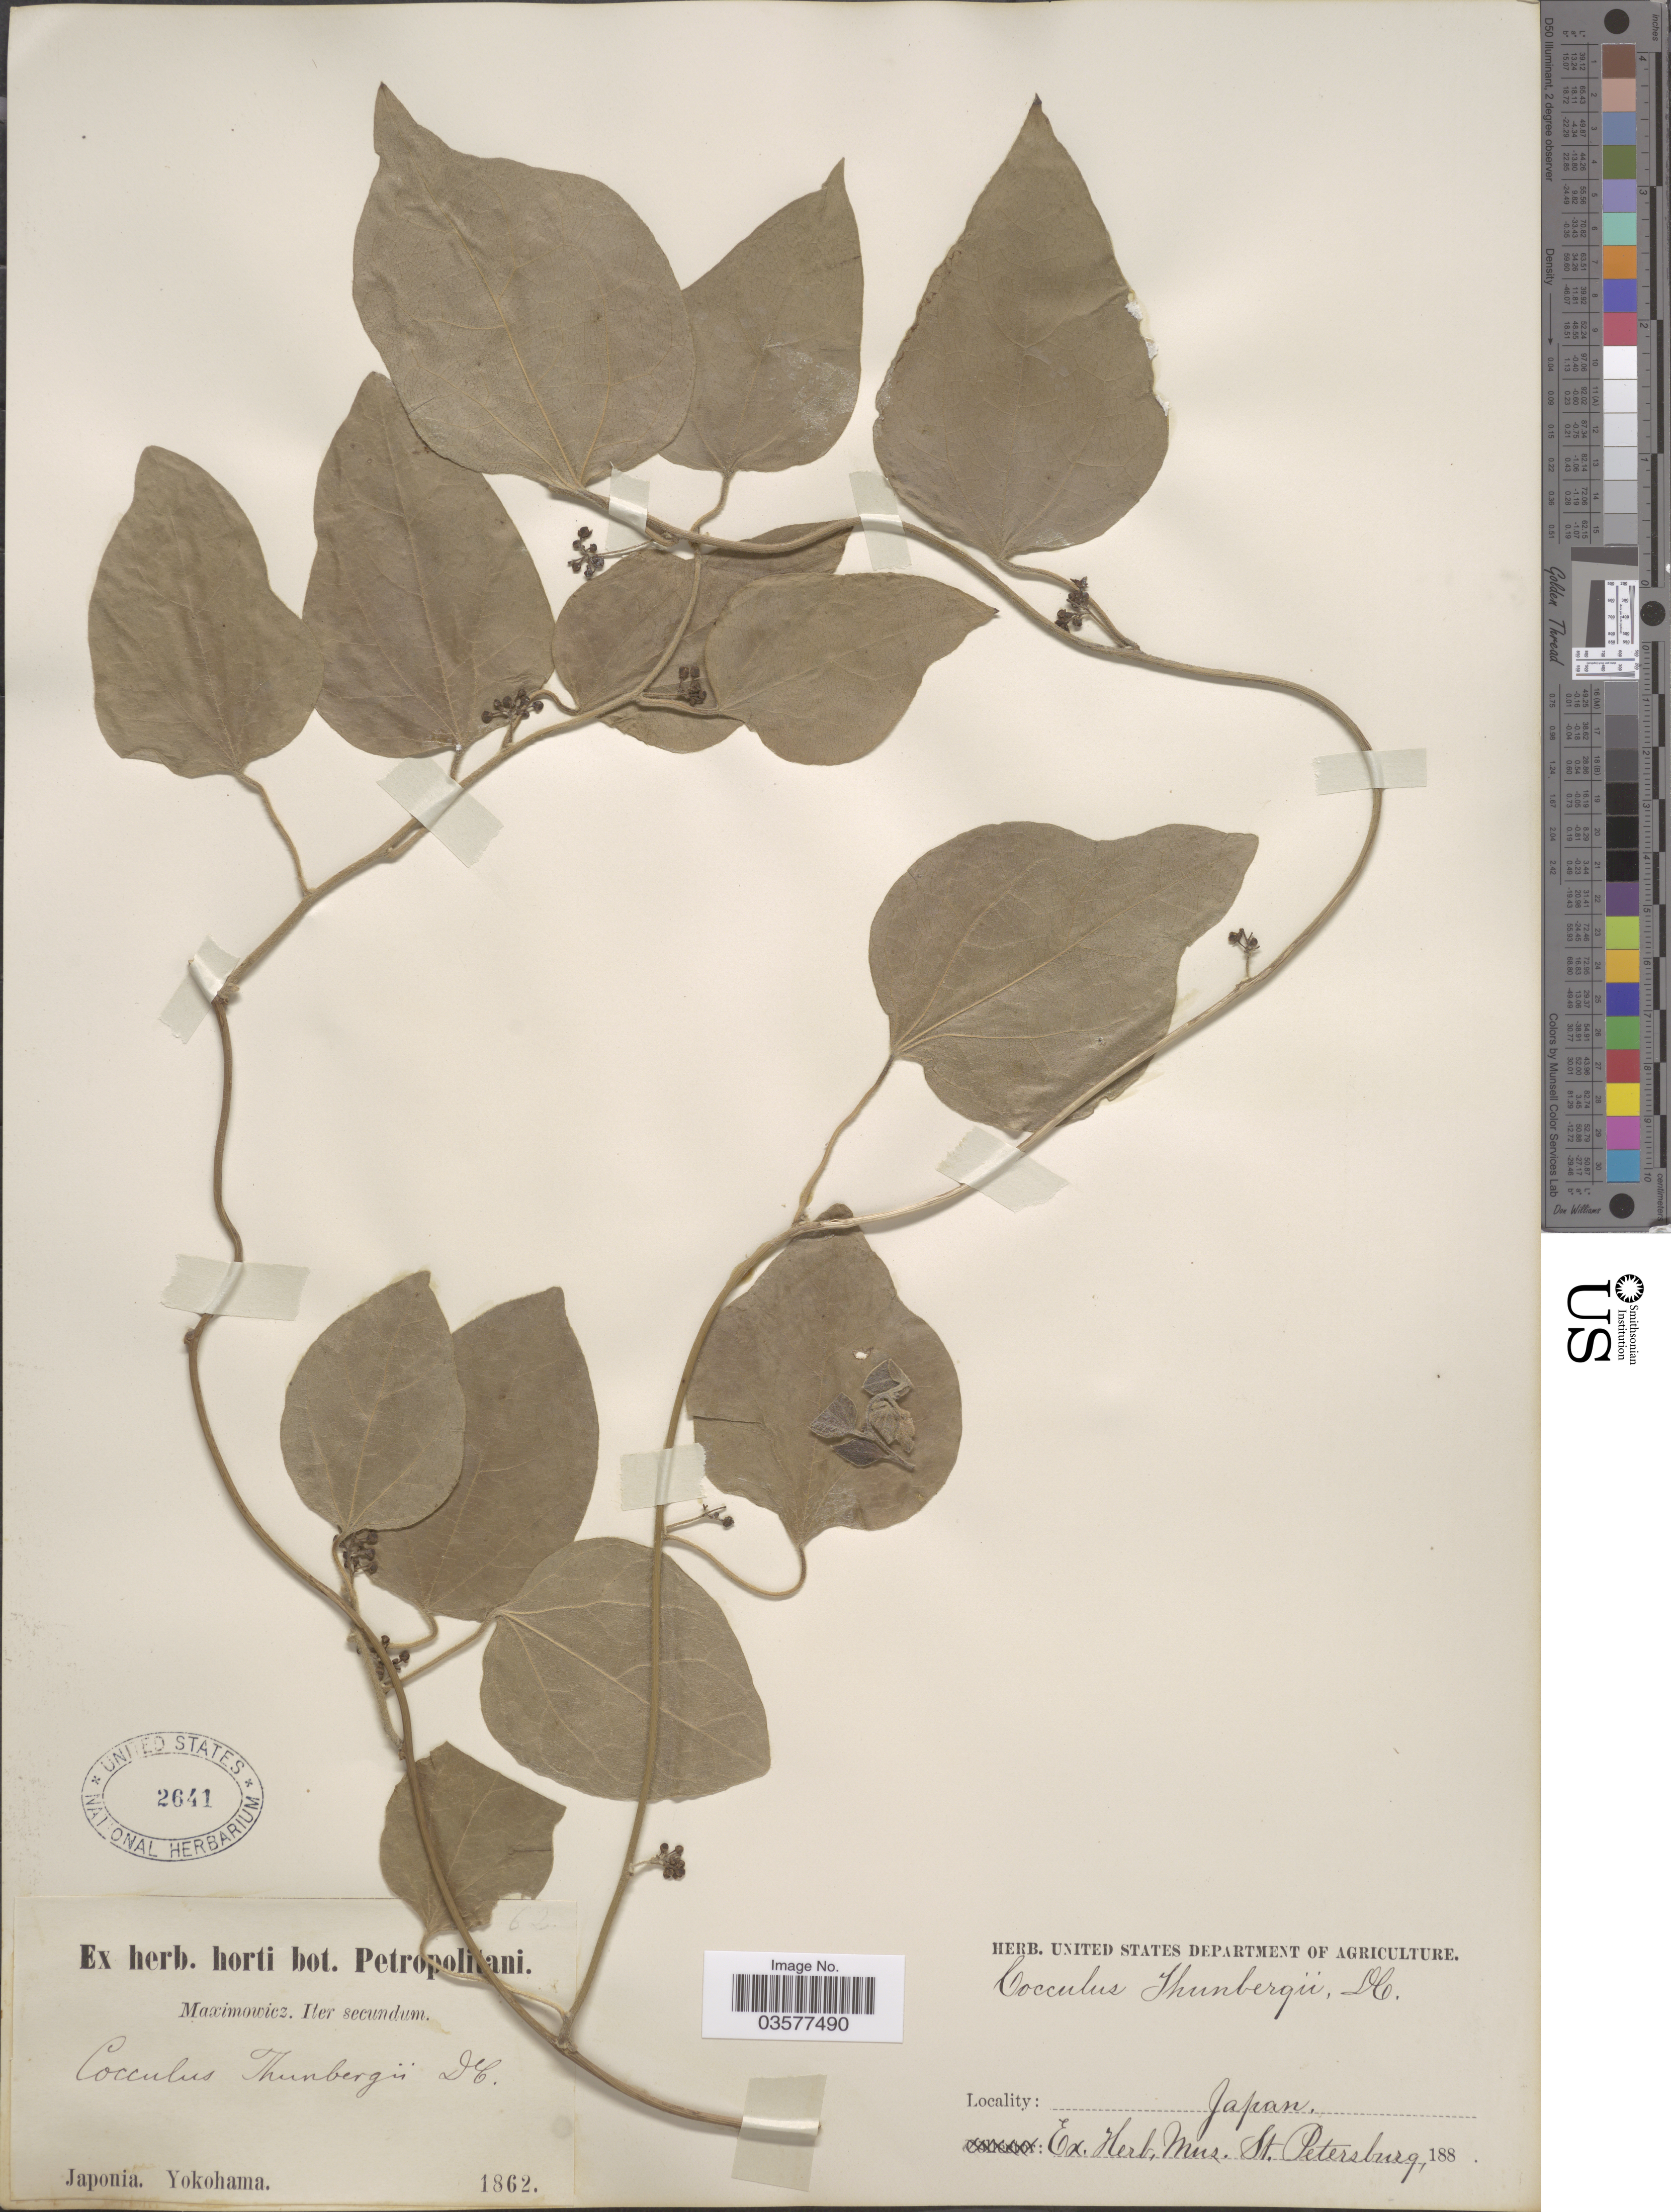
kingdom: Plantae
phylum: Tracheophyta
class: Magnoliopsida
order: Ranunculales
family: Menispermaceae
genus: Cocculus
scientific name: Cocculus orbiculatus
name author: (L.) DC.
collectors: Maximowicz, --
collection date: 1862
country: Japan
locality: Yokohama.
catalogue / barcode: US 2641